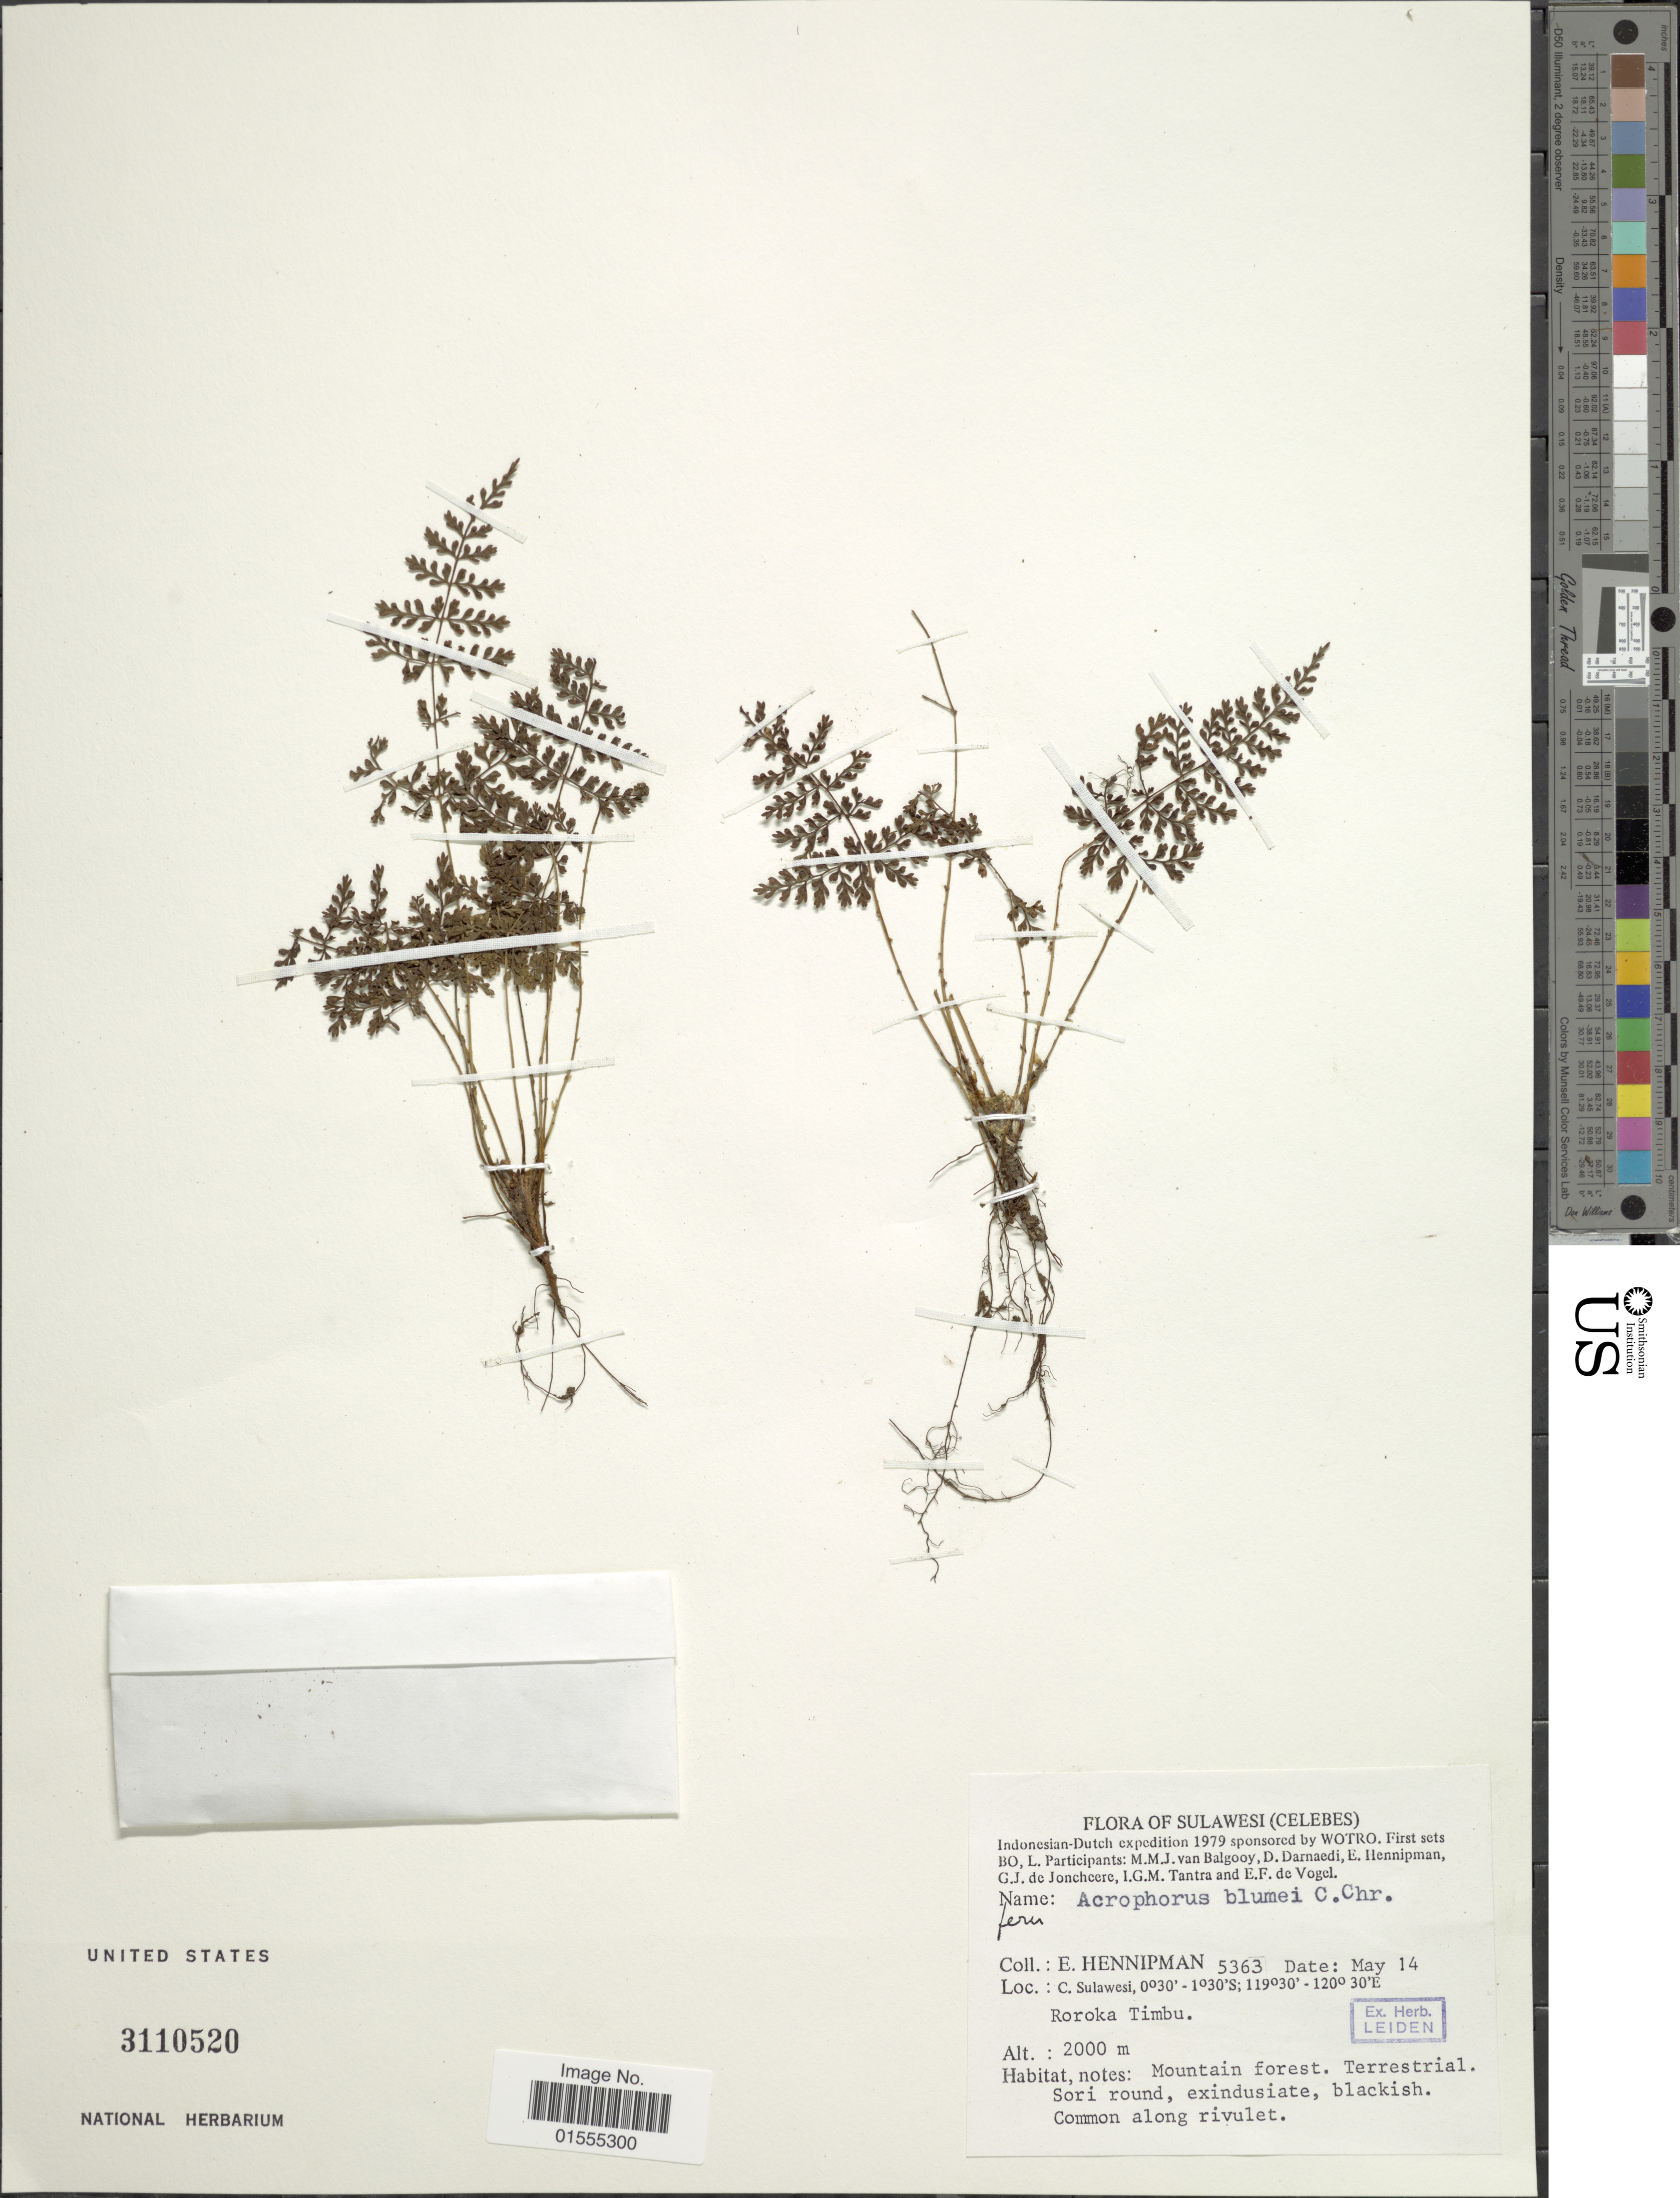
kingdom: Plantae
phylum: Tracheophyta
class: Polypodiopsida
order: Polypodiales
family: Dryopteridaceae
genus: Dryopteris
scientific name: Dryopteris blumei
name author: (J. Sm.) Alderw.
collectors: E. Hennipman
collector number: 5363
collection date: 1979-05-14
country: Indonesia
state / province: Sulawesi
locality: (Celebes), C. Sulawesi, Roroka Timbu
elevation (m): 2000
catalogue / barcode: US 3110520